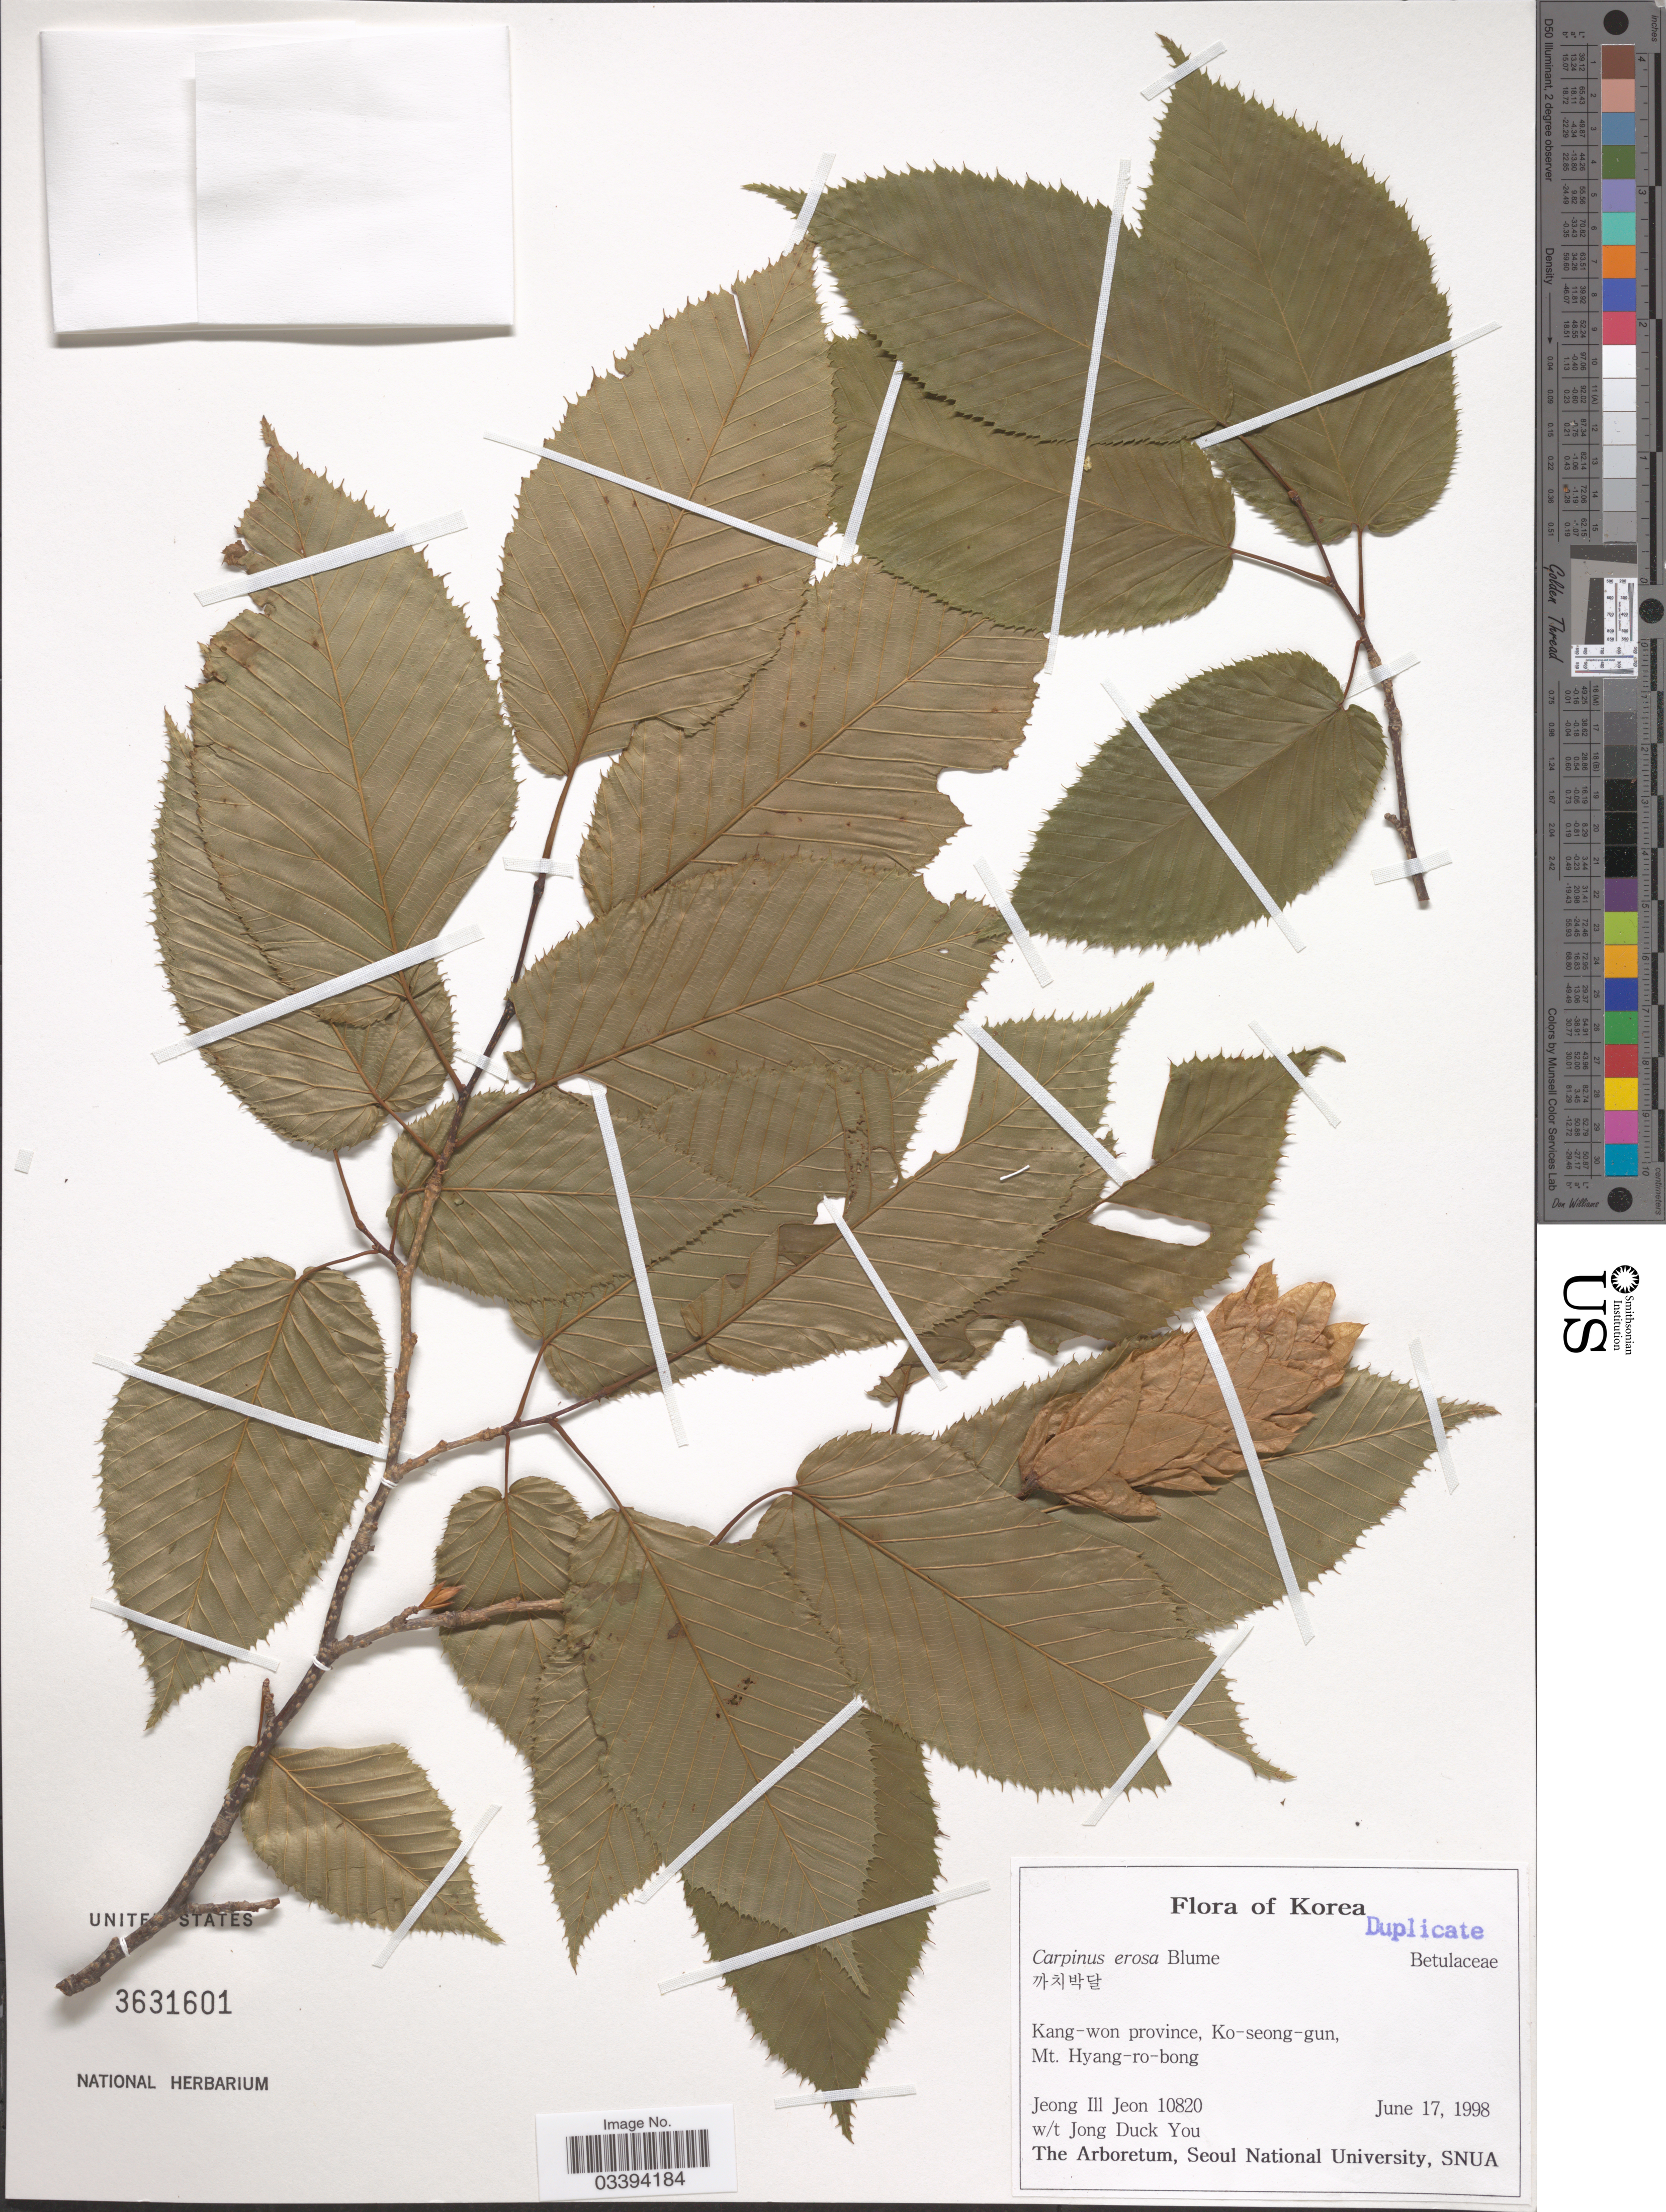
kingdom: Plantae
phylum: Tracheophyta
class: Magnoliopsida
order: Fagales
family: Betulaceae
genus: Carpinus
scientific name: Carpinus erosa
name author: Blume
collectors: J. Jeon & J. You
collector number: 10820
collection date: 1998-06-17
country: North Korea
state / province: Kangwon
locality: Kang-won province, Ko-seong-gun, Mt. Hyang-ro-bong.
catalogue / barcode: US 3631601